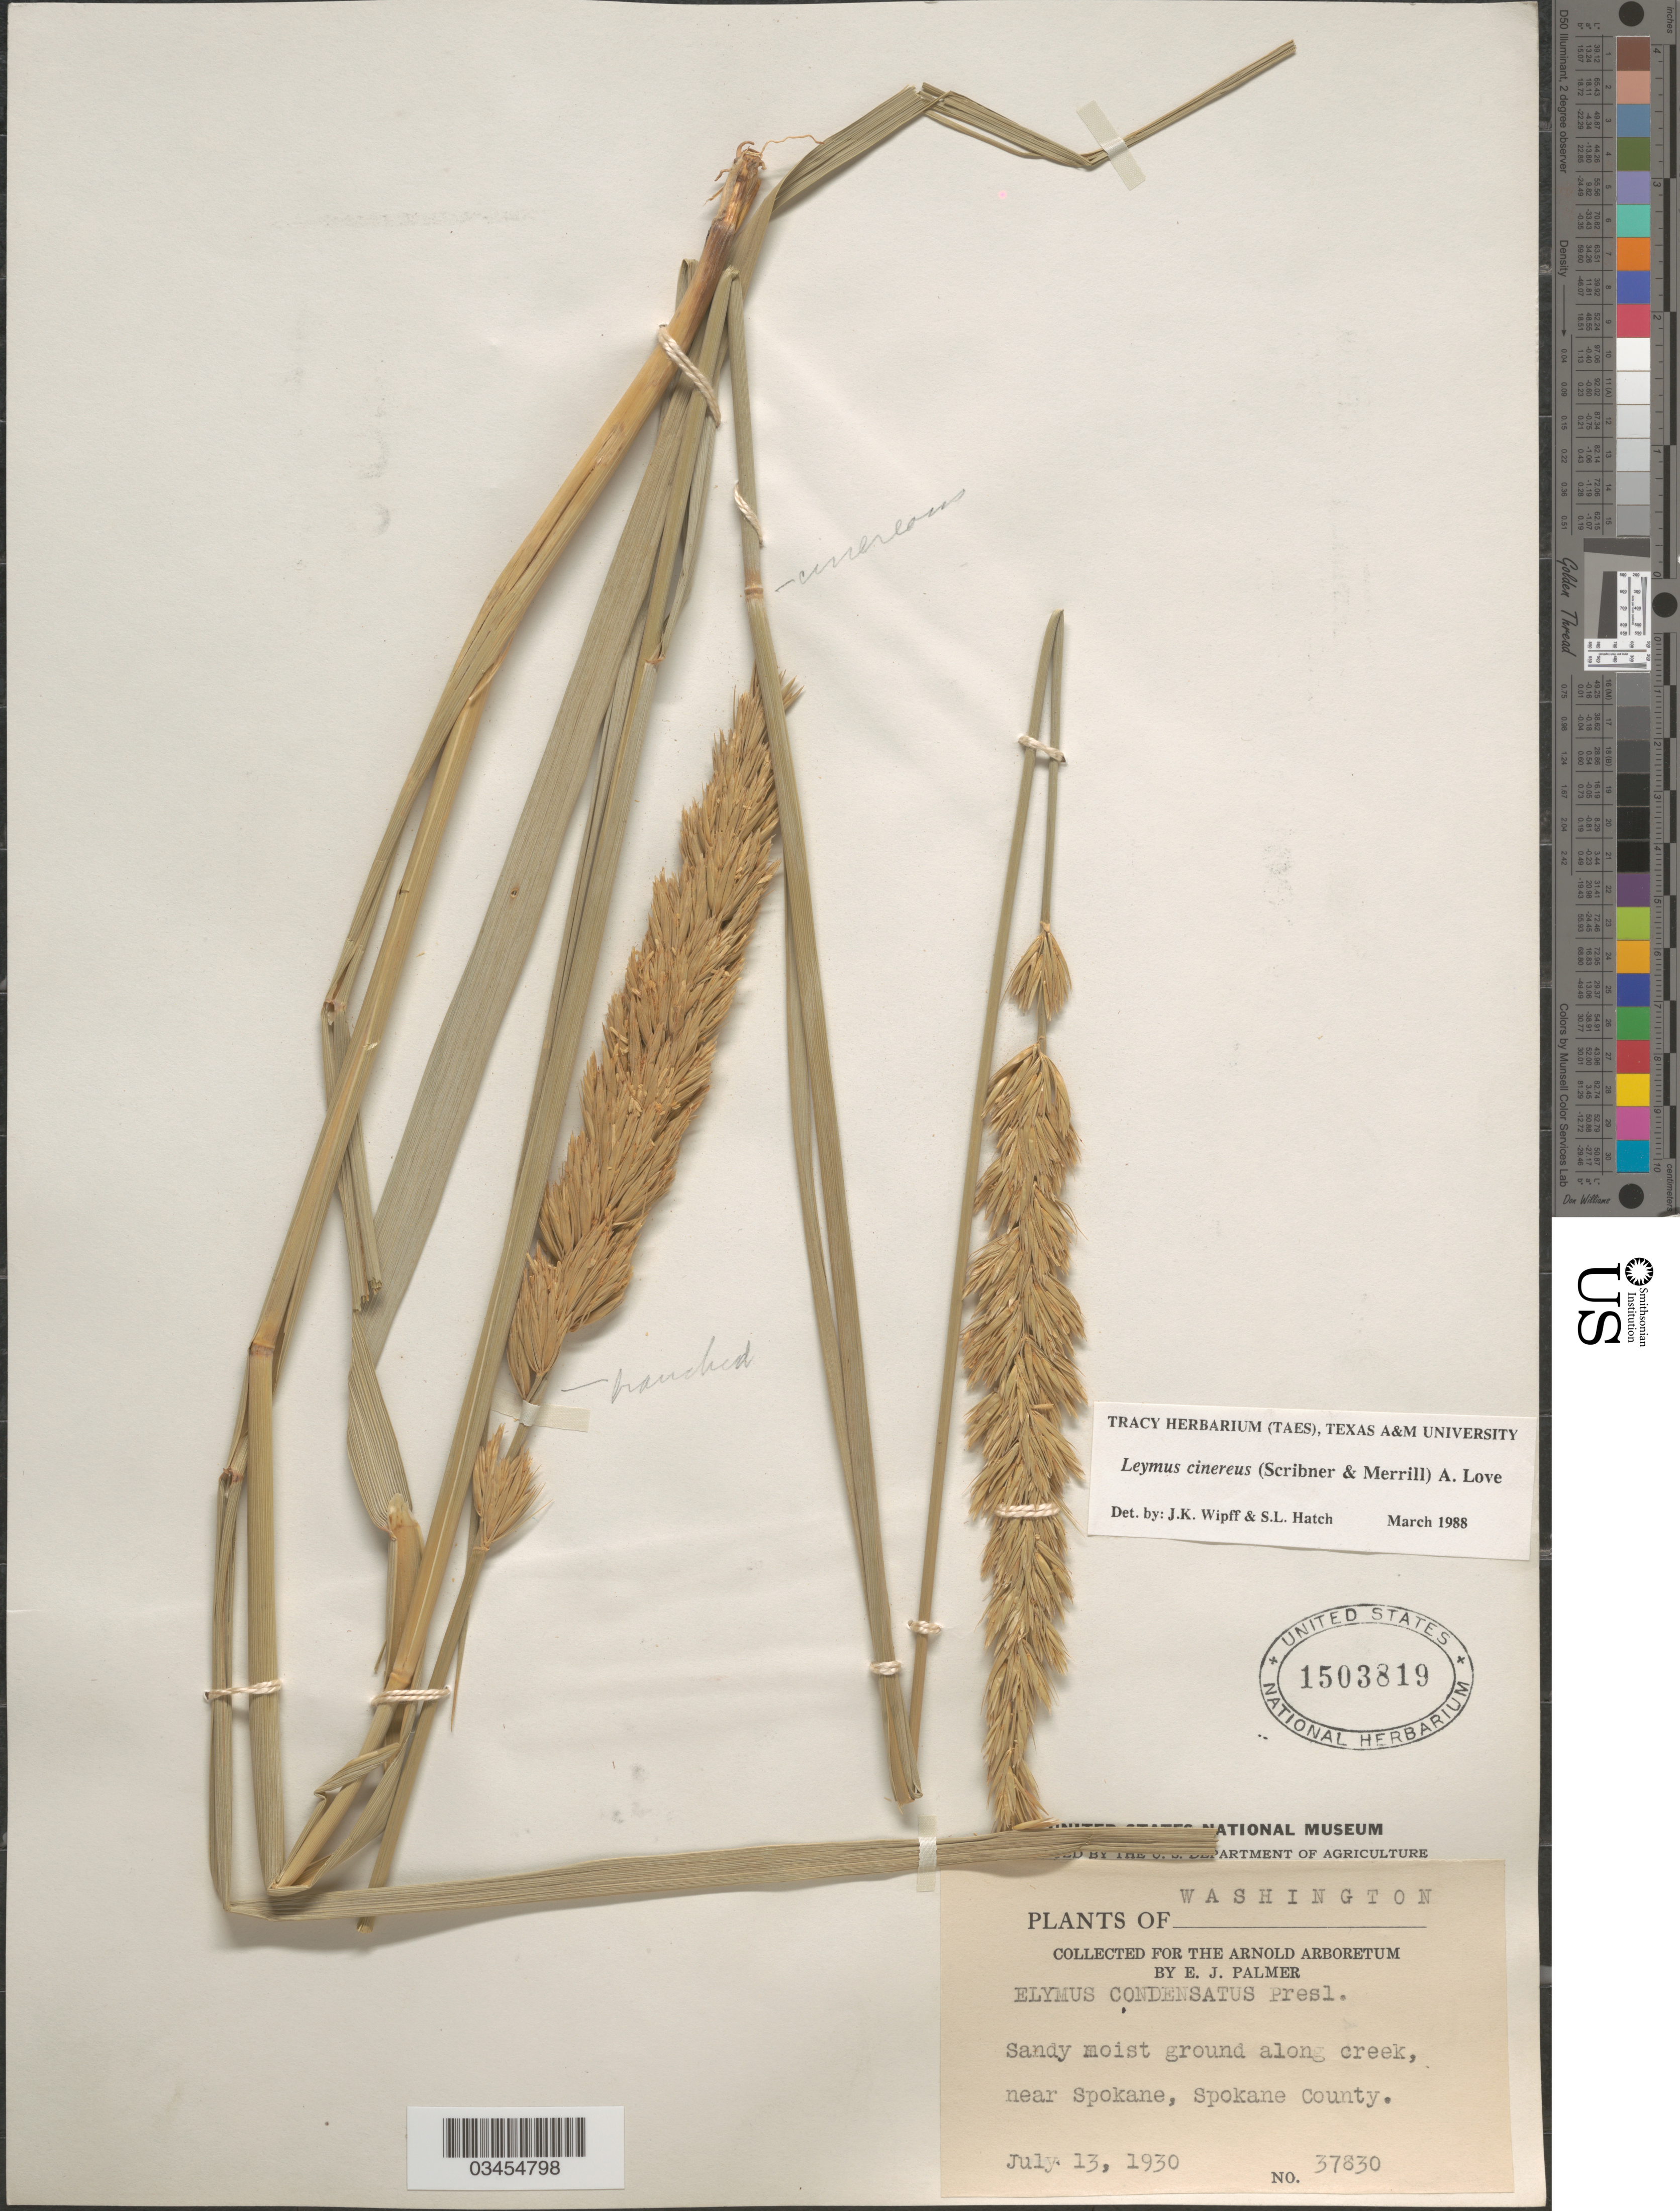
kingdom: Plantae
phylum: Tracheophyta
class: Liliopsida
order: Poales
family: Poaceae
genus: Leymus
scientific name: Leymus cinereus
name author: (Scribn. & Merr.) Á. Löve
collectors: E. J. Palmer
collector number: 37830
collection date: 1930-07-13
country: United States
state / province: Washington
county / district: Spokane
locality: Sandy moist ground along creek, near Spokane, Spokane County.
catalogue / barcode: US 1503819